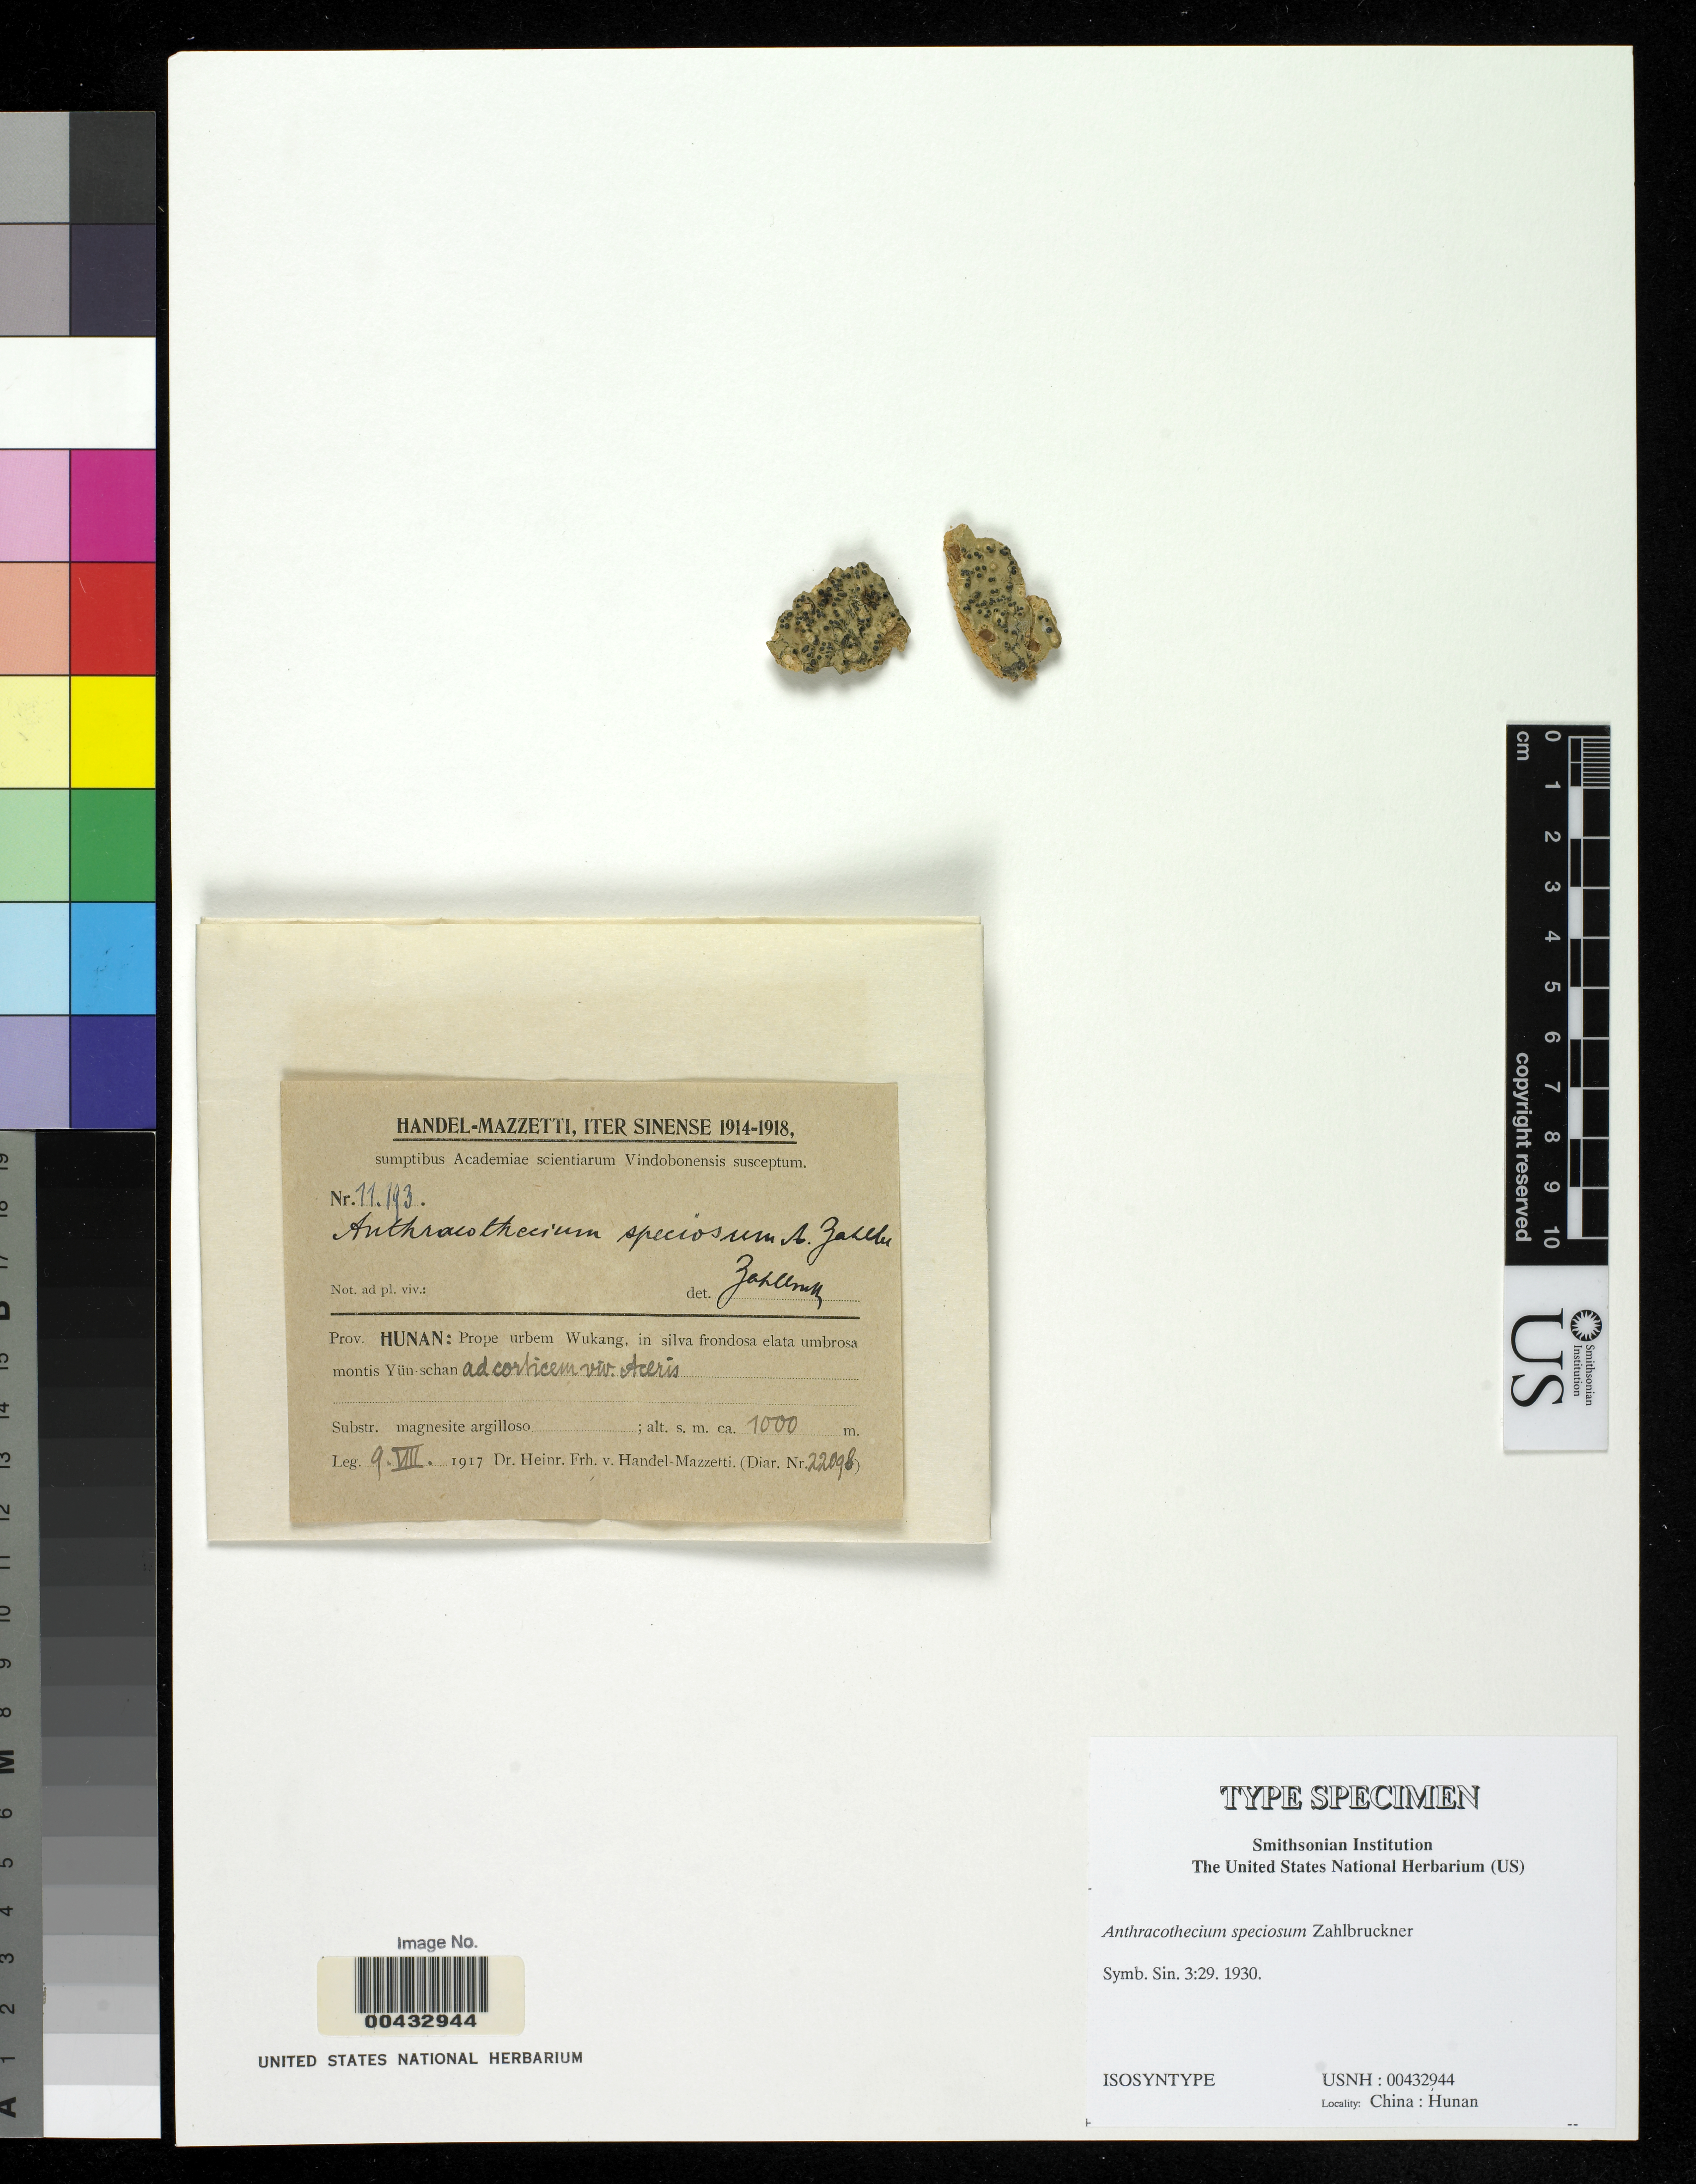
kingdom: Fungi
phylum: Ascomycota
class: Eurotiomycetes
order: Pyrenulales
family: Pyrenulaceae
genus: Anthracothecium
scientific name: Anthracothecium speciosum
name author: Zahlbr.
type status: Isosyntype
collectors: H. Handel-Mazzetti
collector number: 11193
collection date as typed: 09 Aug 1917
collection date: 1917-08-09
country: China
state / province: Hunan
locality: Prope urbem Wukang, montis Yun-schan. [Near city of Wukang, Yun-schan Mountains.]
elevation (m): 1000